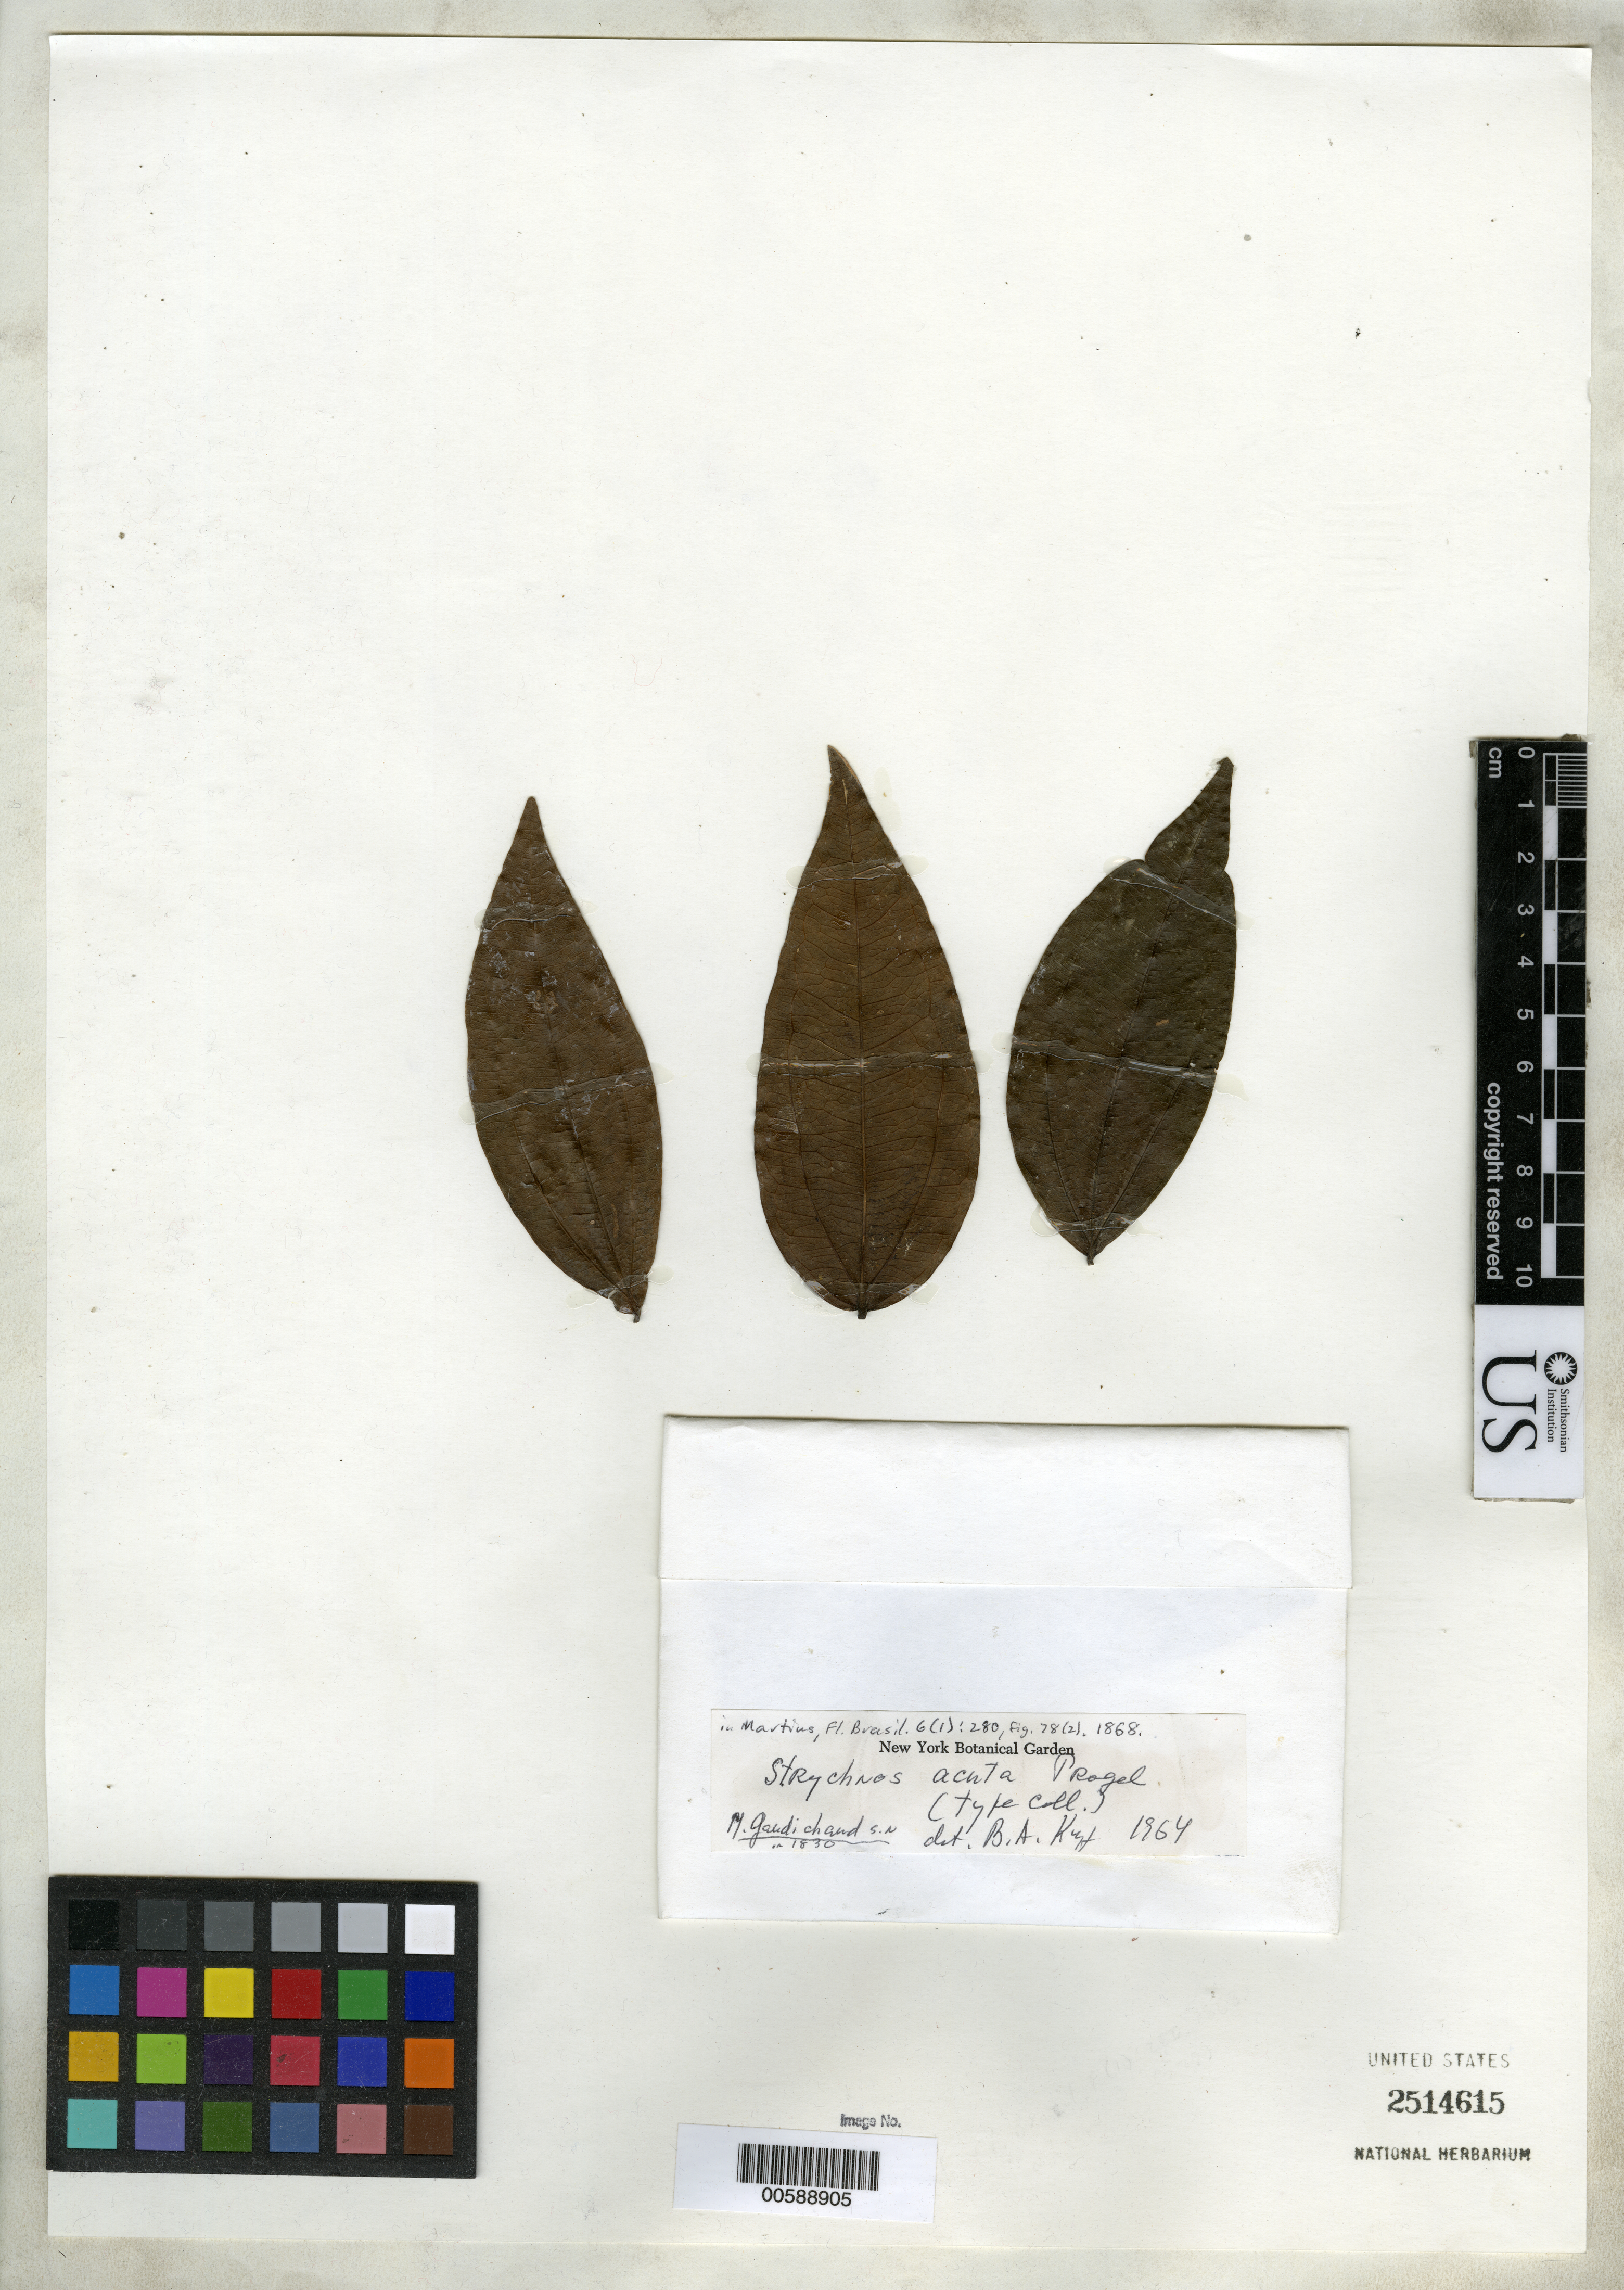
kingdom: Plantae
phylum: Tracheophyta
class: Magnoliopsida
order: Gentianales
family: Loganiaceae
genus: Strychnos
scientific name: Strychnos acuta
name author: Progel in Mart.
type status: Type Collection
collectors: C. Gaudichaud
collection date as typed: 1830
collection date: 1830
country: Brazil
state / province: Minas Gerais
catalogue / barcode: US 2514615